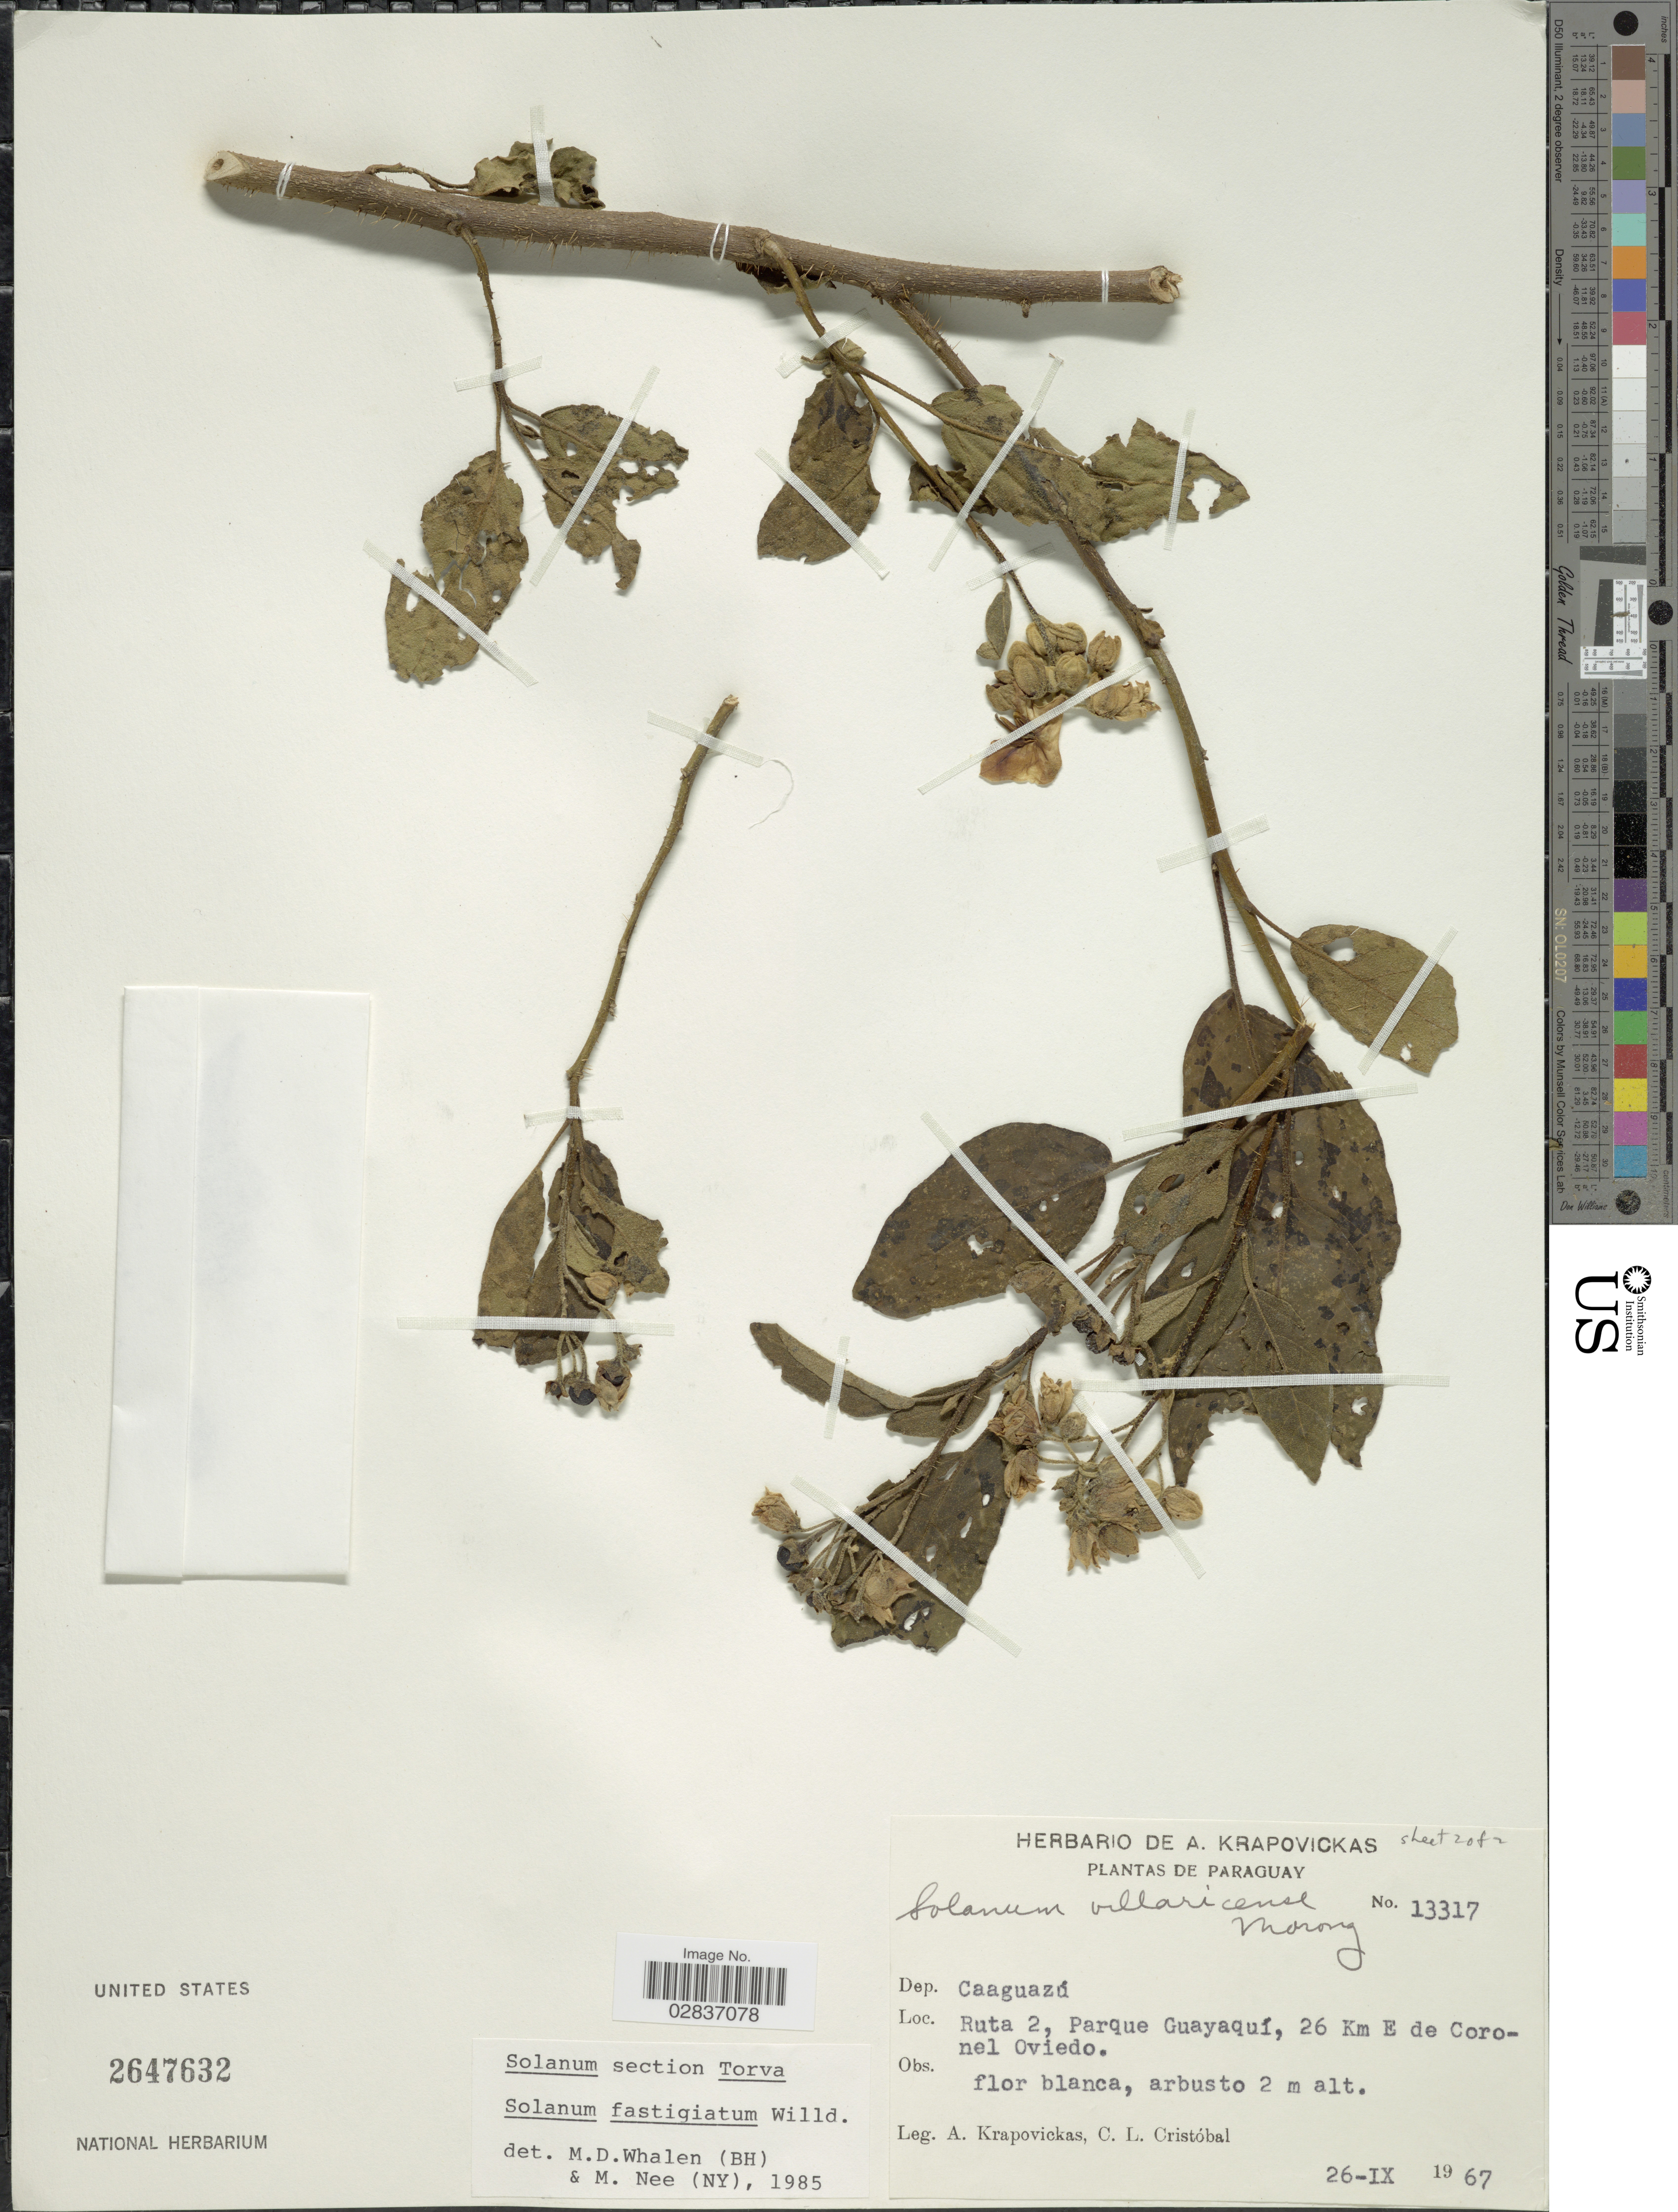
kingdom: Plantae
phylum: Tracheophyta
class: Magnoliopsida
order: Solanales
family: Solanaceae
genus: Solanum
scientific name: Solanum fastigiatum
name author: Willd.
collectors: A. Krapovickas & C. L. Cristóbal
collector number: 13317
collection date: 1967-09-26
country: Paraguay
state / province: Caaguazu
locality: Dep. Caauguazú, Ruta 2. Parque Guayaquí. 26 Km E de Coronel Oviedo.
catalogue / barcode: US 2647632